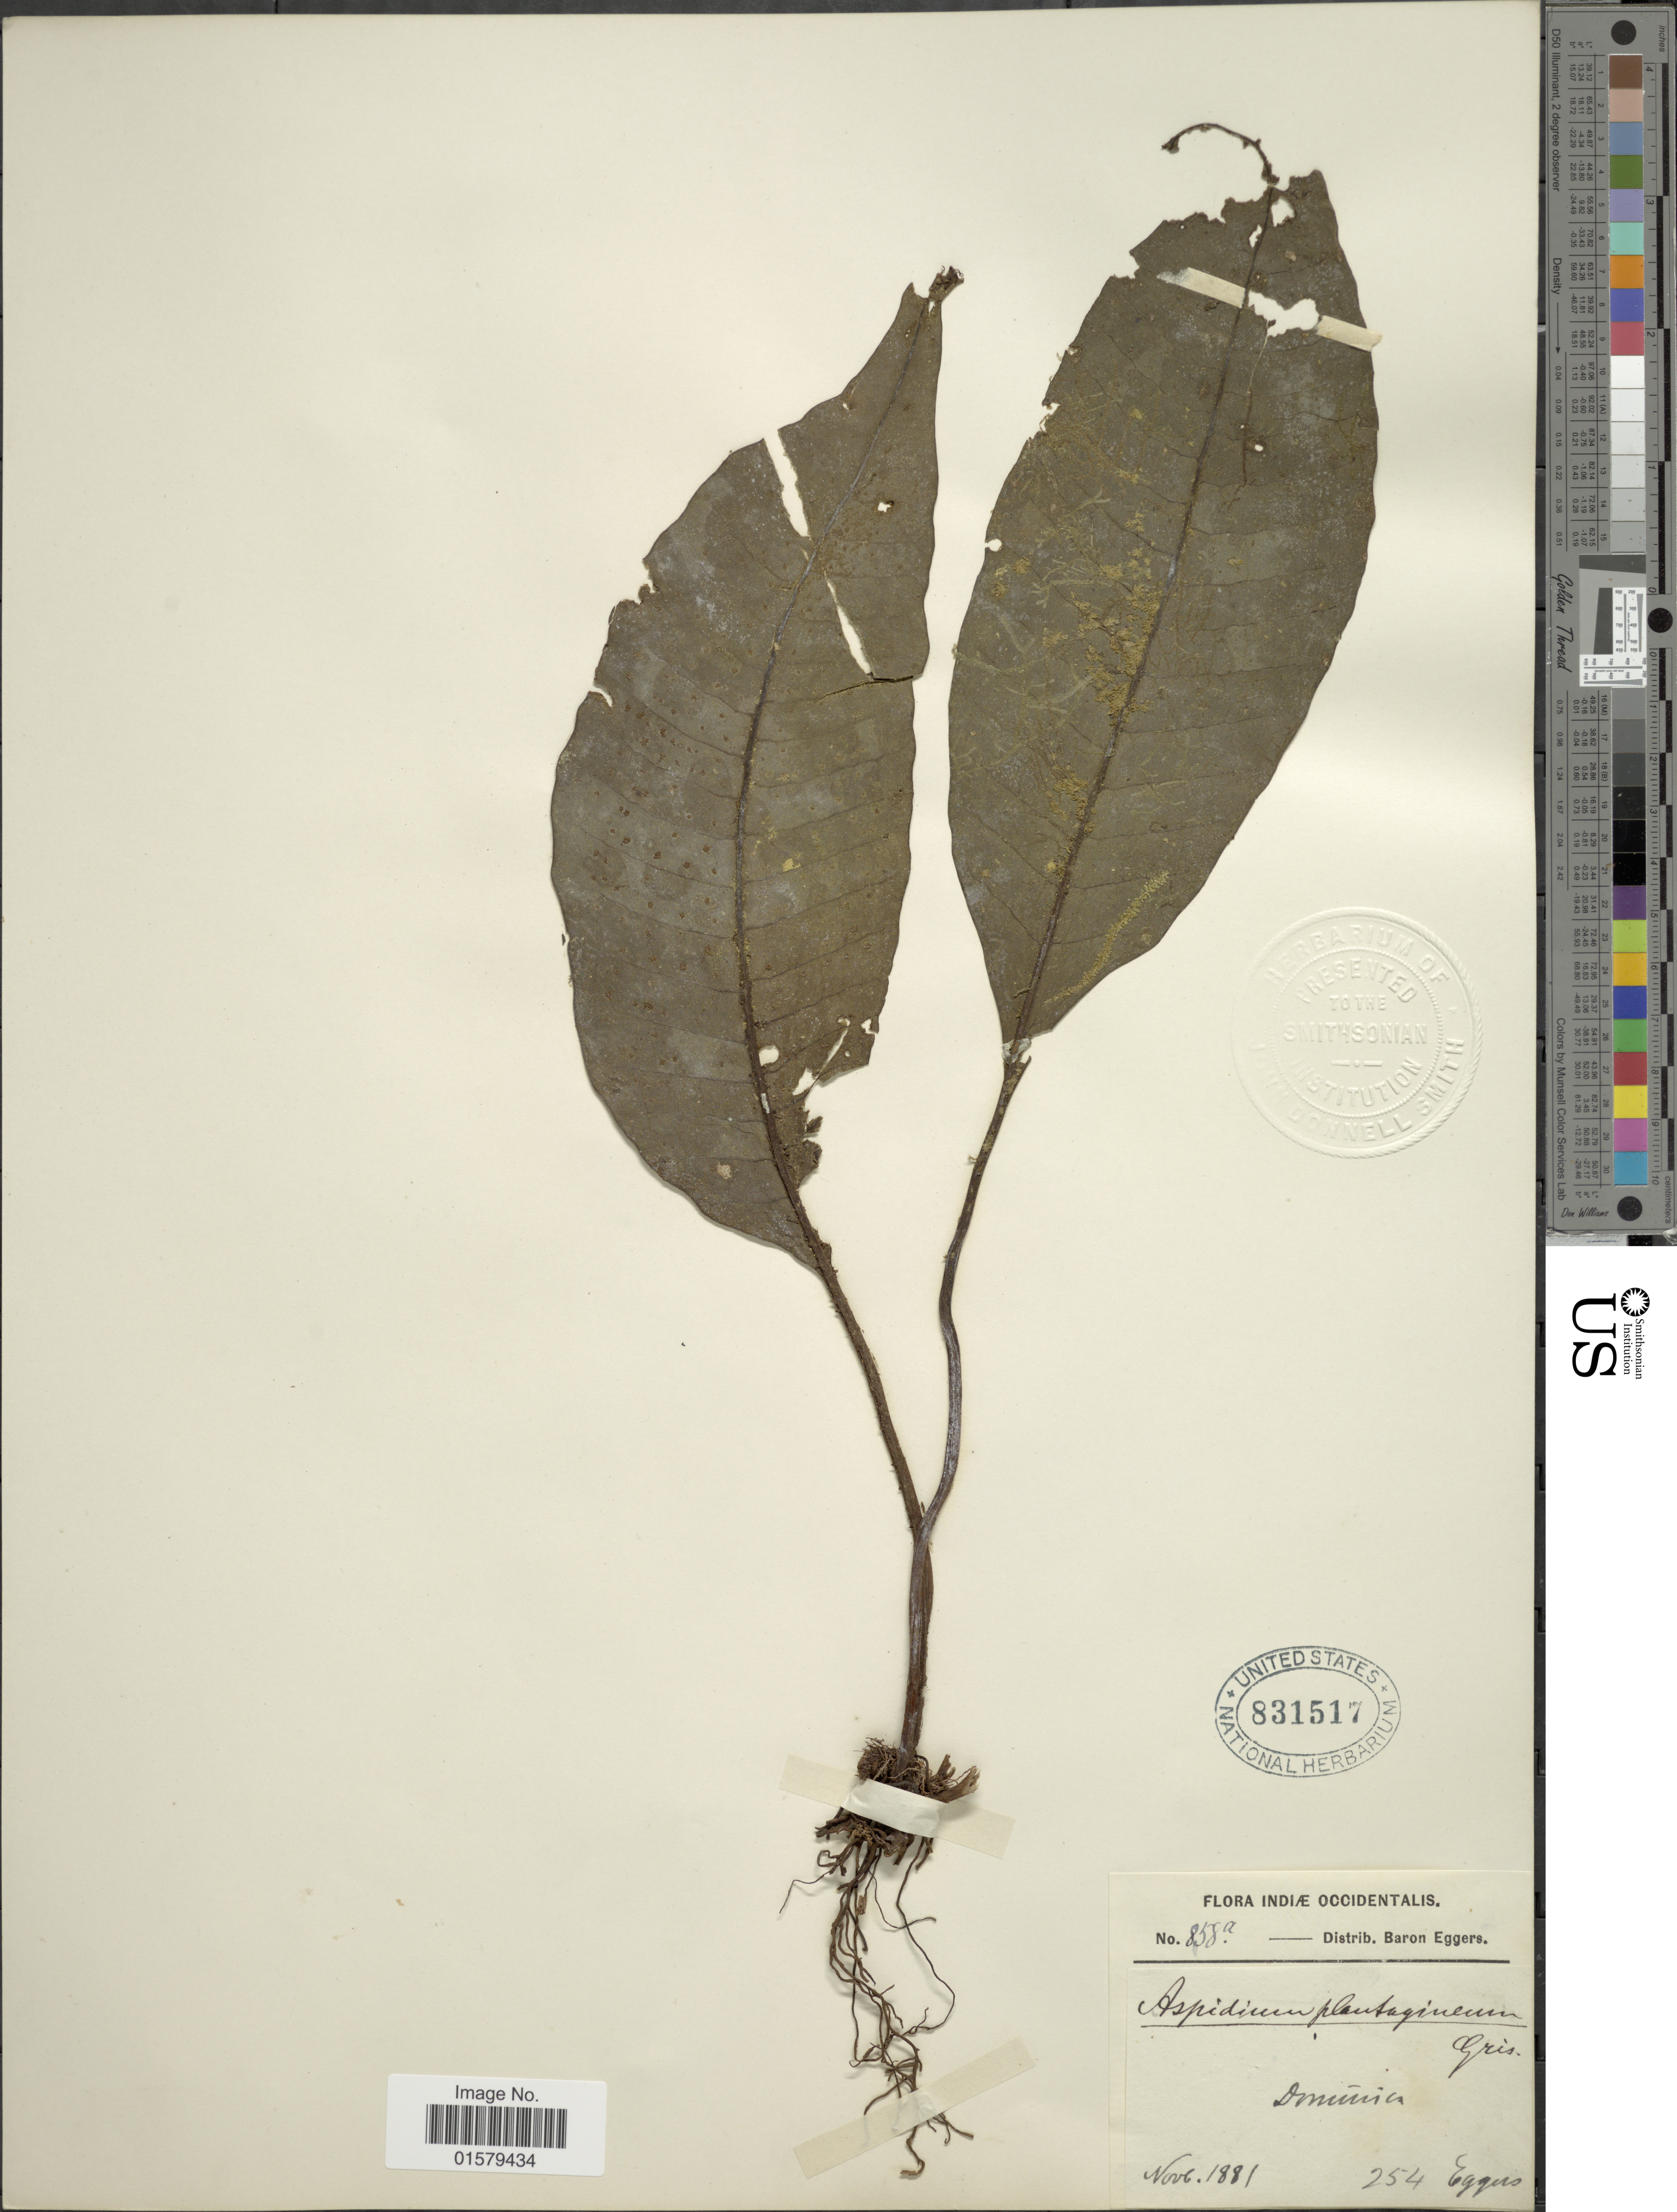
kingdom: Plantae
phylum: Tracheophyta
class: Polypodiopsida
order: Polypodiales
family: Tectariaceae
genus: Tectaria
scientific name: Tectaria plantaginea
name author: (Jacq.) Maxon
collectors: H. F. A. von Eggers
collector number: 858a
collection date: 1881-11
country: Dominica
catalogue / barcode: US 831517